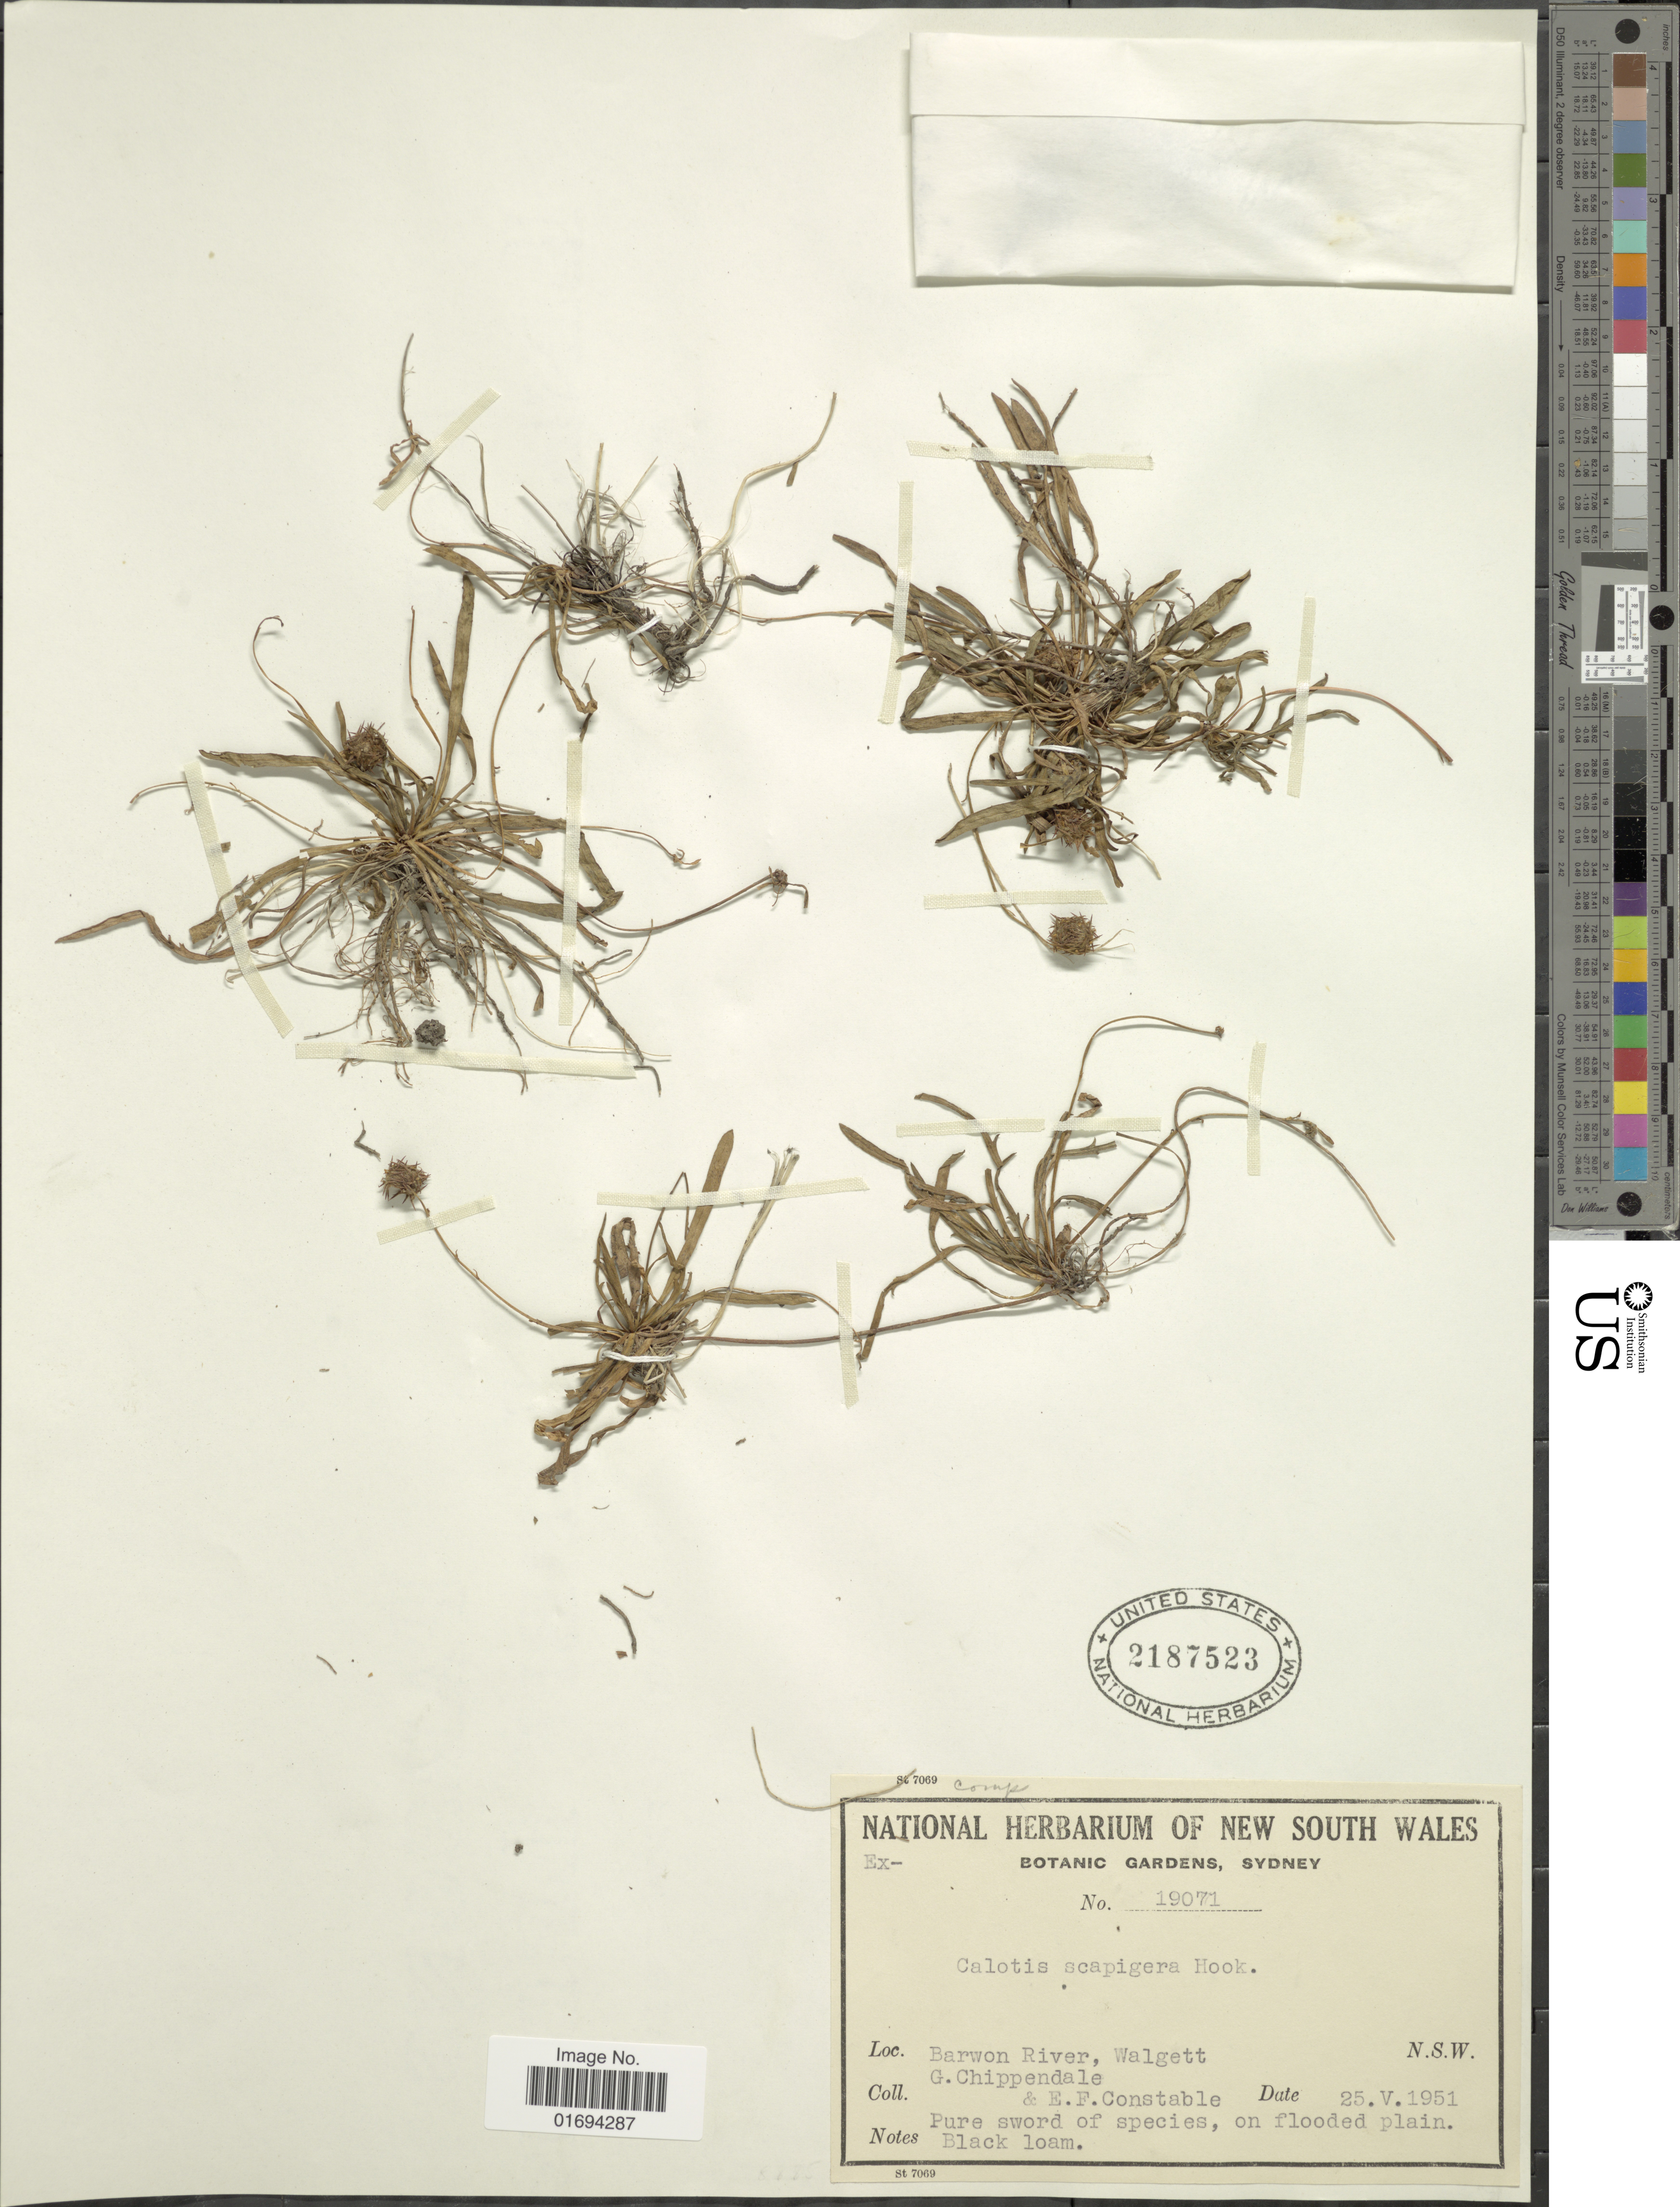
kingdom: Plantae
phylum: Tracheophyta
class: Magnoliopsida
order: Asterales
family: Asteraceae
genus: Calotis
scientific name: Calotis scapigera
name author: Hook.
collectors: G. Chippendale & E. F. Constable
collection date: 1951-05-25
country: Australia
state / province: New South Wales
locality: Barwon River, Walgett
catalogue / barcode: US 2187523